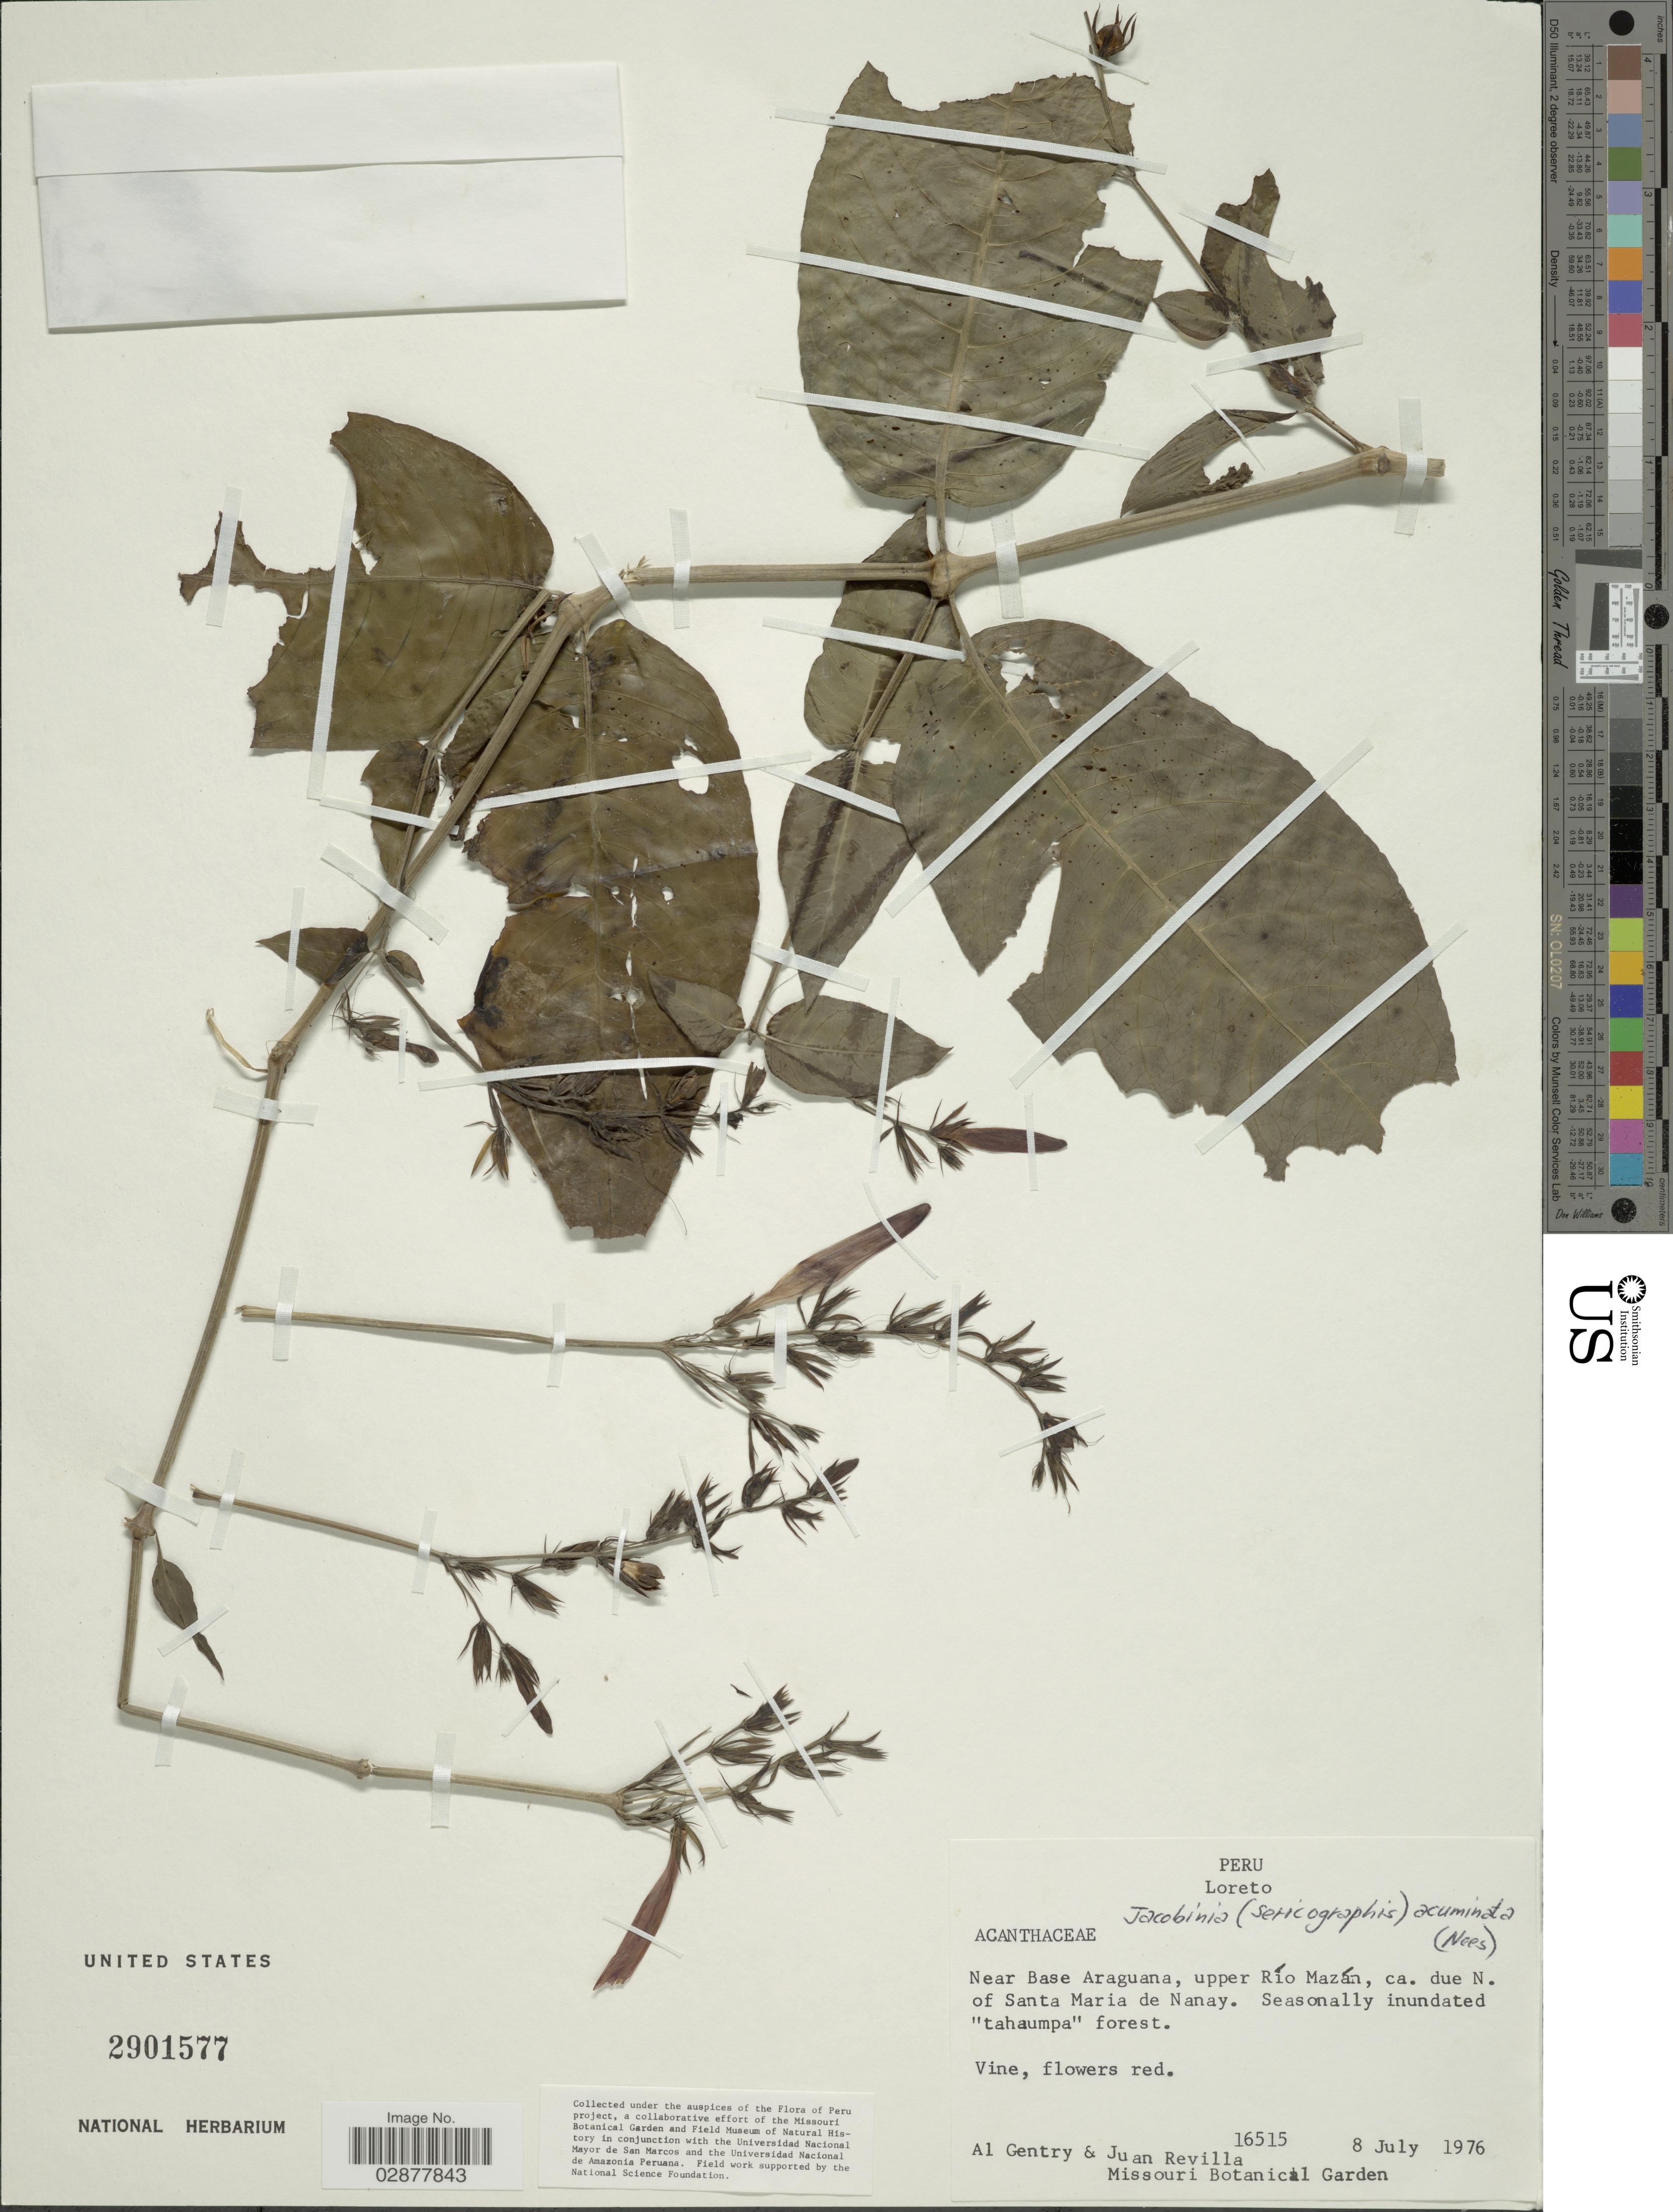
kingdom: Plantae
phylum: Tracheophyta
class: Magnoliopsida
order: Lamiales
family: Acanthaceae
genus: Justicia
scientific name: Justicia calycina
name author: (Nees) V.A.W. Graham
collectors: A. H. Gentry & J. Revilla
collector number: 16515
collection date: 1976-07-08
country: Peru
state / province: Loreto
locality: Near base Araguana, upper Río Mazán, ca. due N. of Santa Maria de Nanay.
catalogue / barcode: US 2901577